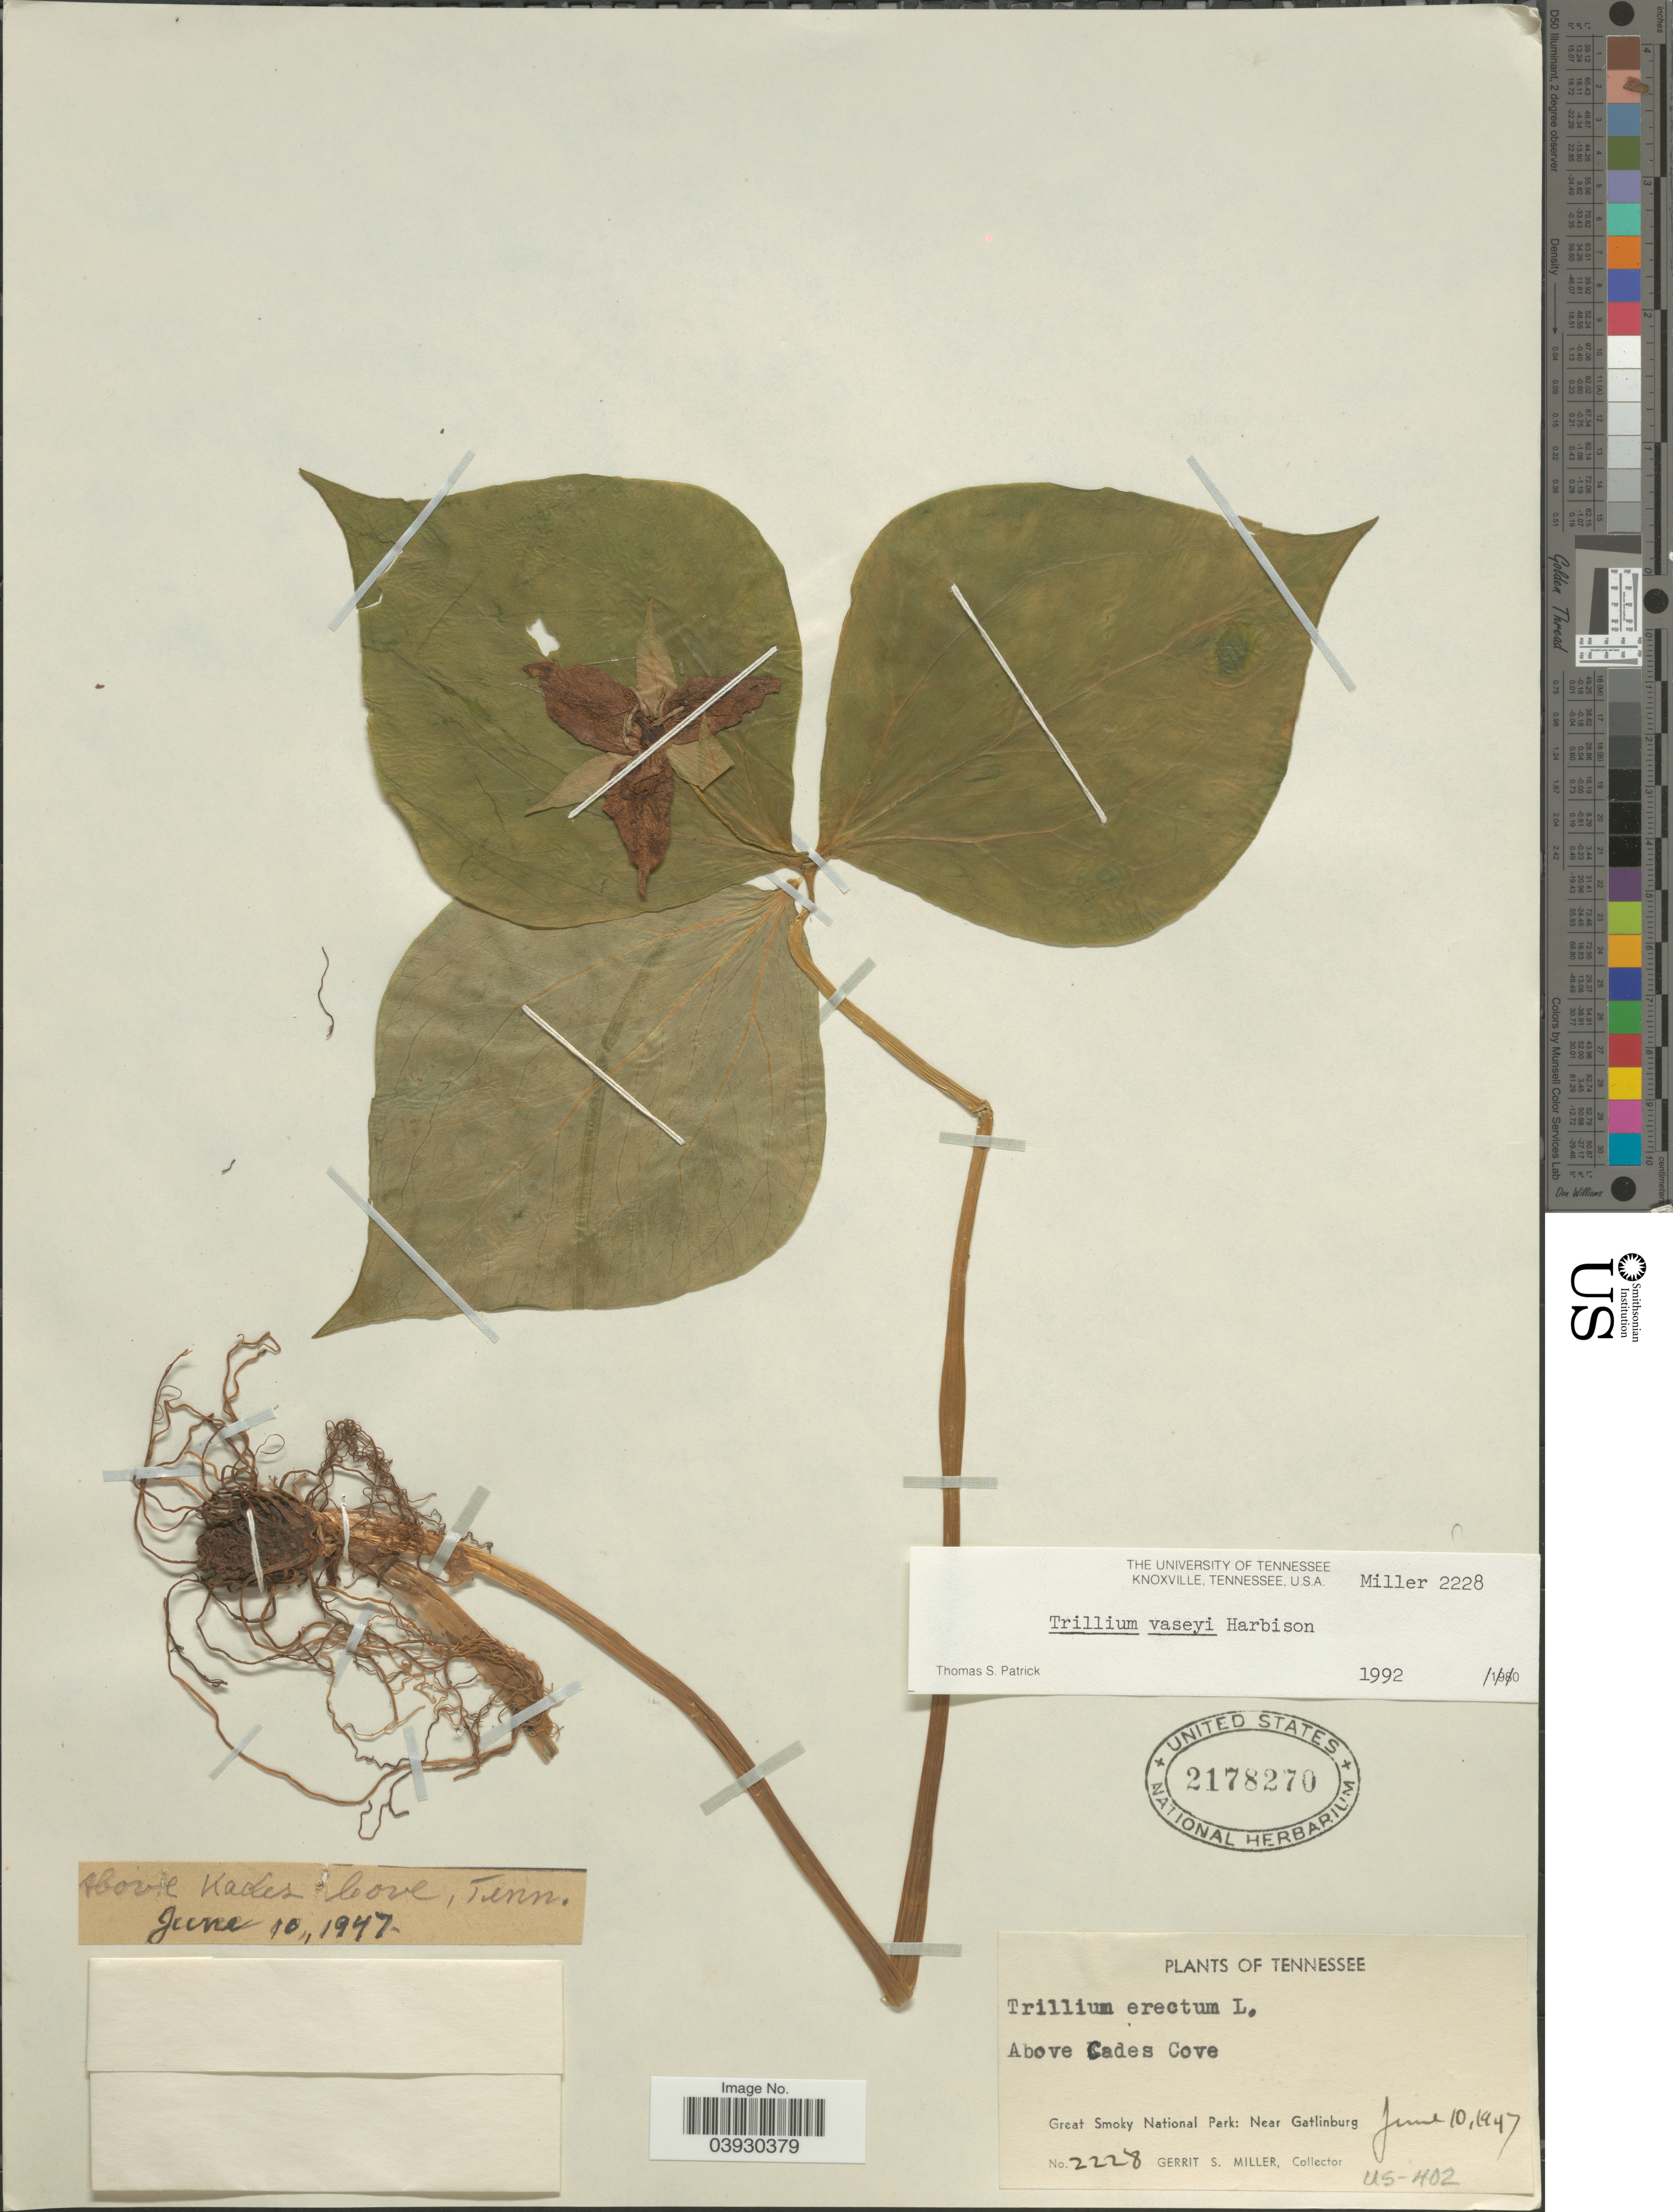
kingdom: Plantae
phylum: Tracheophyta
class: Liliopsida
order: Liliales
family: Melanthiaceae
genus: Trillium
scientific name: Trillium vaseyi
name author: Harb.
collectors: G. S. Miller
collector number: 2228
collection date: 1947-06-10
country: United States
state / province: Tennessee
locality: Above Cades Cove. Great Smoky National Park: Near Gatlinburg.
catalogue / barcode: US 2178270